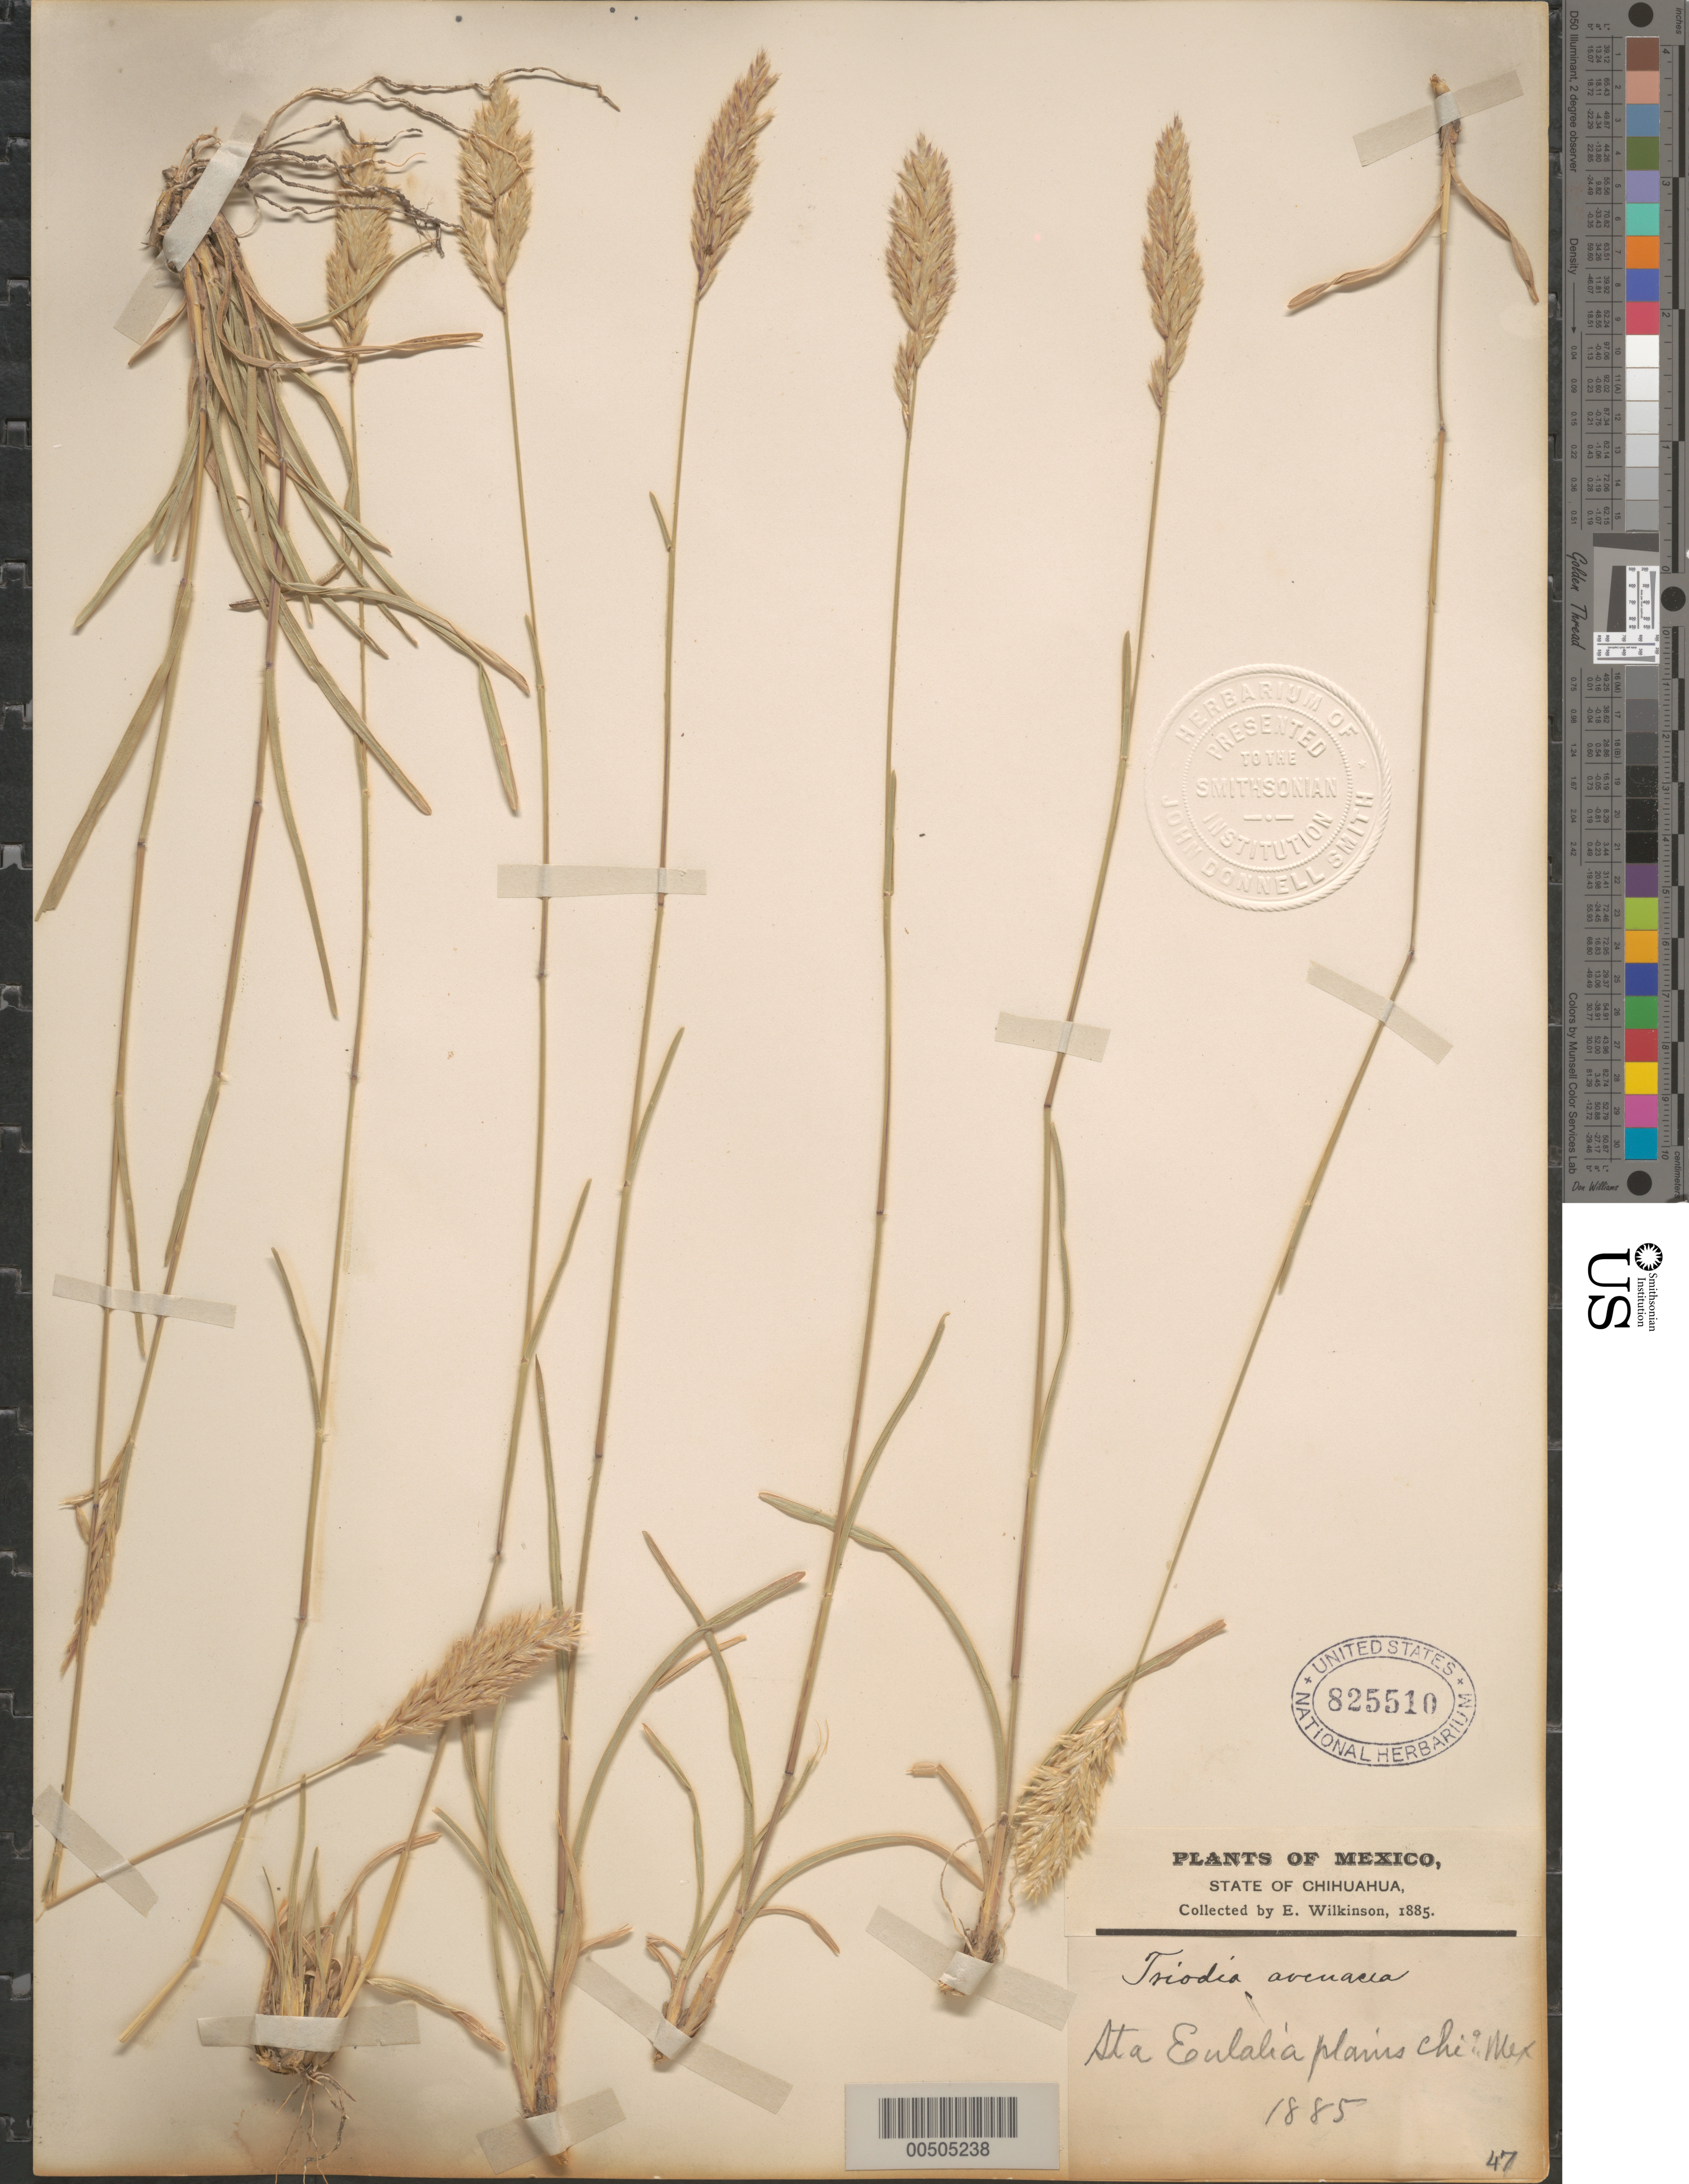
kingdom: Plantae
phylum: Tracheophyta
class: Liliopsida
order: Poales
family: Poaceae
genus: Erioneuron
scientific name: Erioneuron avenaceum var. avenaceum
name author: (Kunth) Tateoka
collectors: E. Wilkinson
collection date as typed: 1885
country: Mexico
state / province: Chihuahua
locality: Santa Eulalia Plains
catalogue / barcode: US 825510